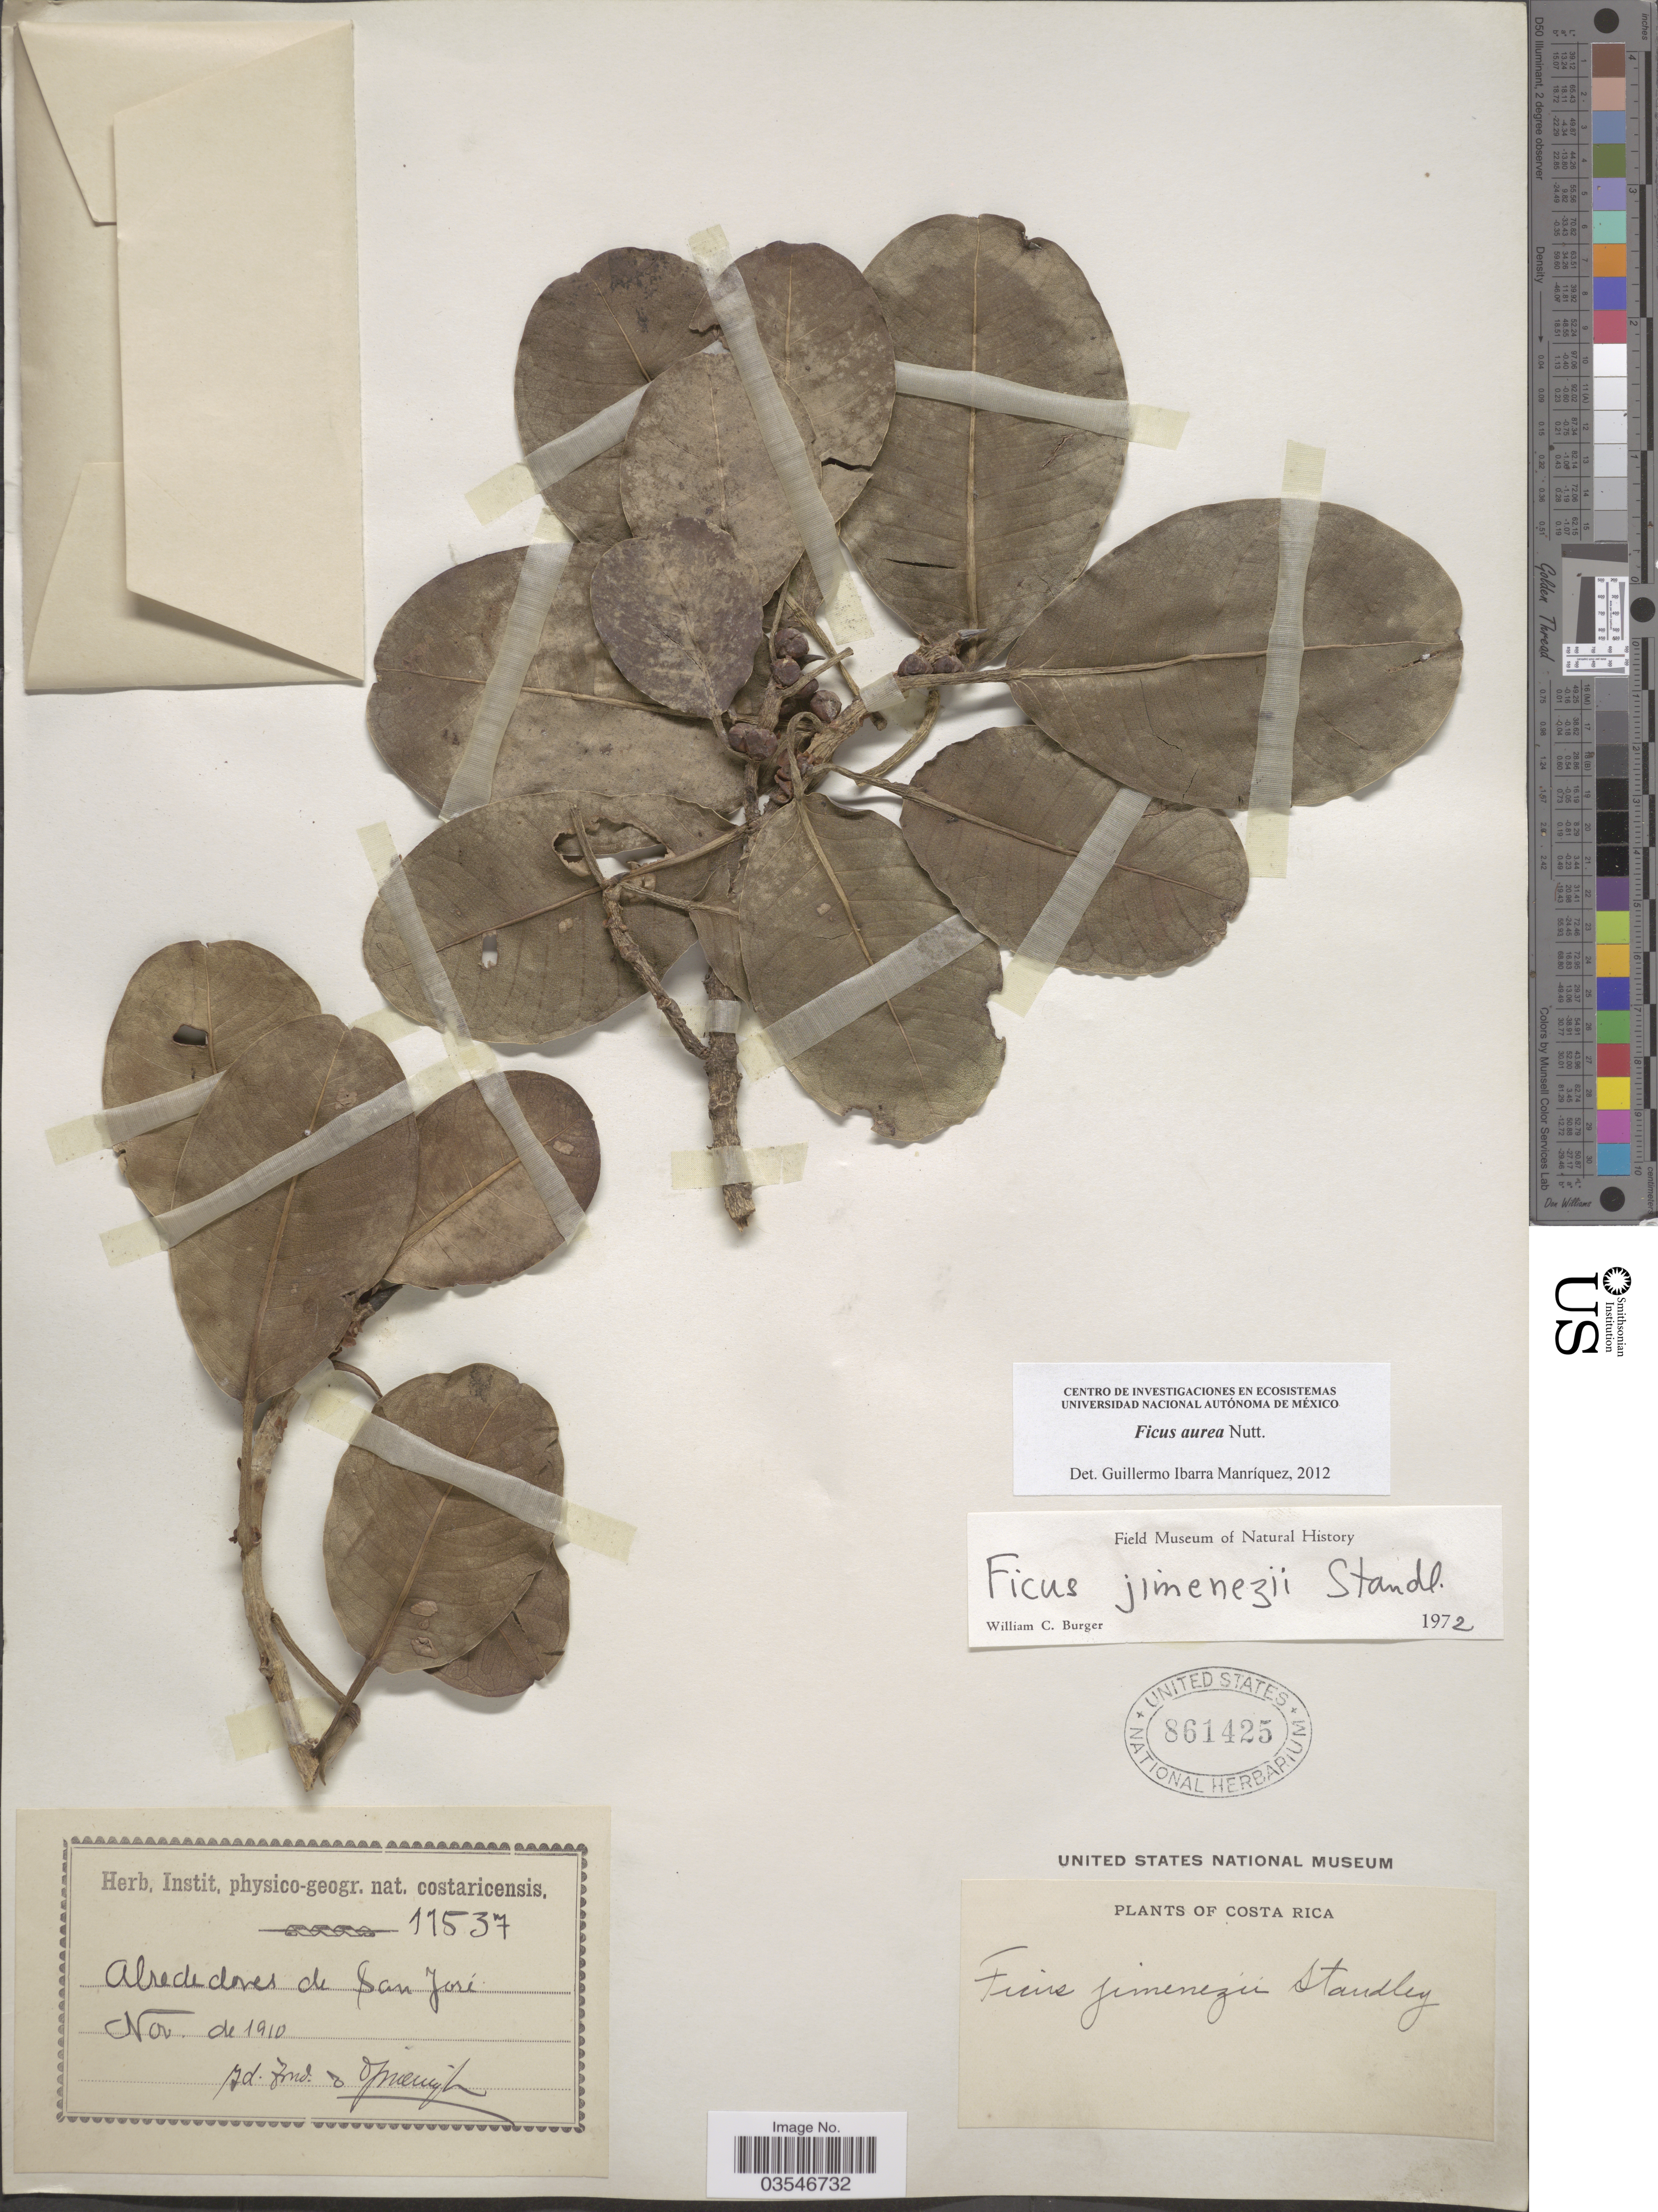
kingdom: Plantae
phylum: Tracheophyta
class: Magnoliopsida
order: Rosales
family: Moraceae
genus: Ficus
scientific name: Ficus aurea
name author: Nutt.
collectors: A. Tonduz & O. Jimenez L.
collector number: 11537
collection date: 1910-11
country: Costa Rica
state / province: San José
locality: Alrededores de San José.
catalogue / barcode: US 861425